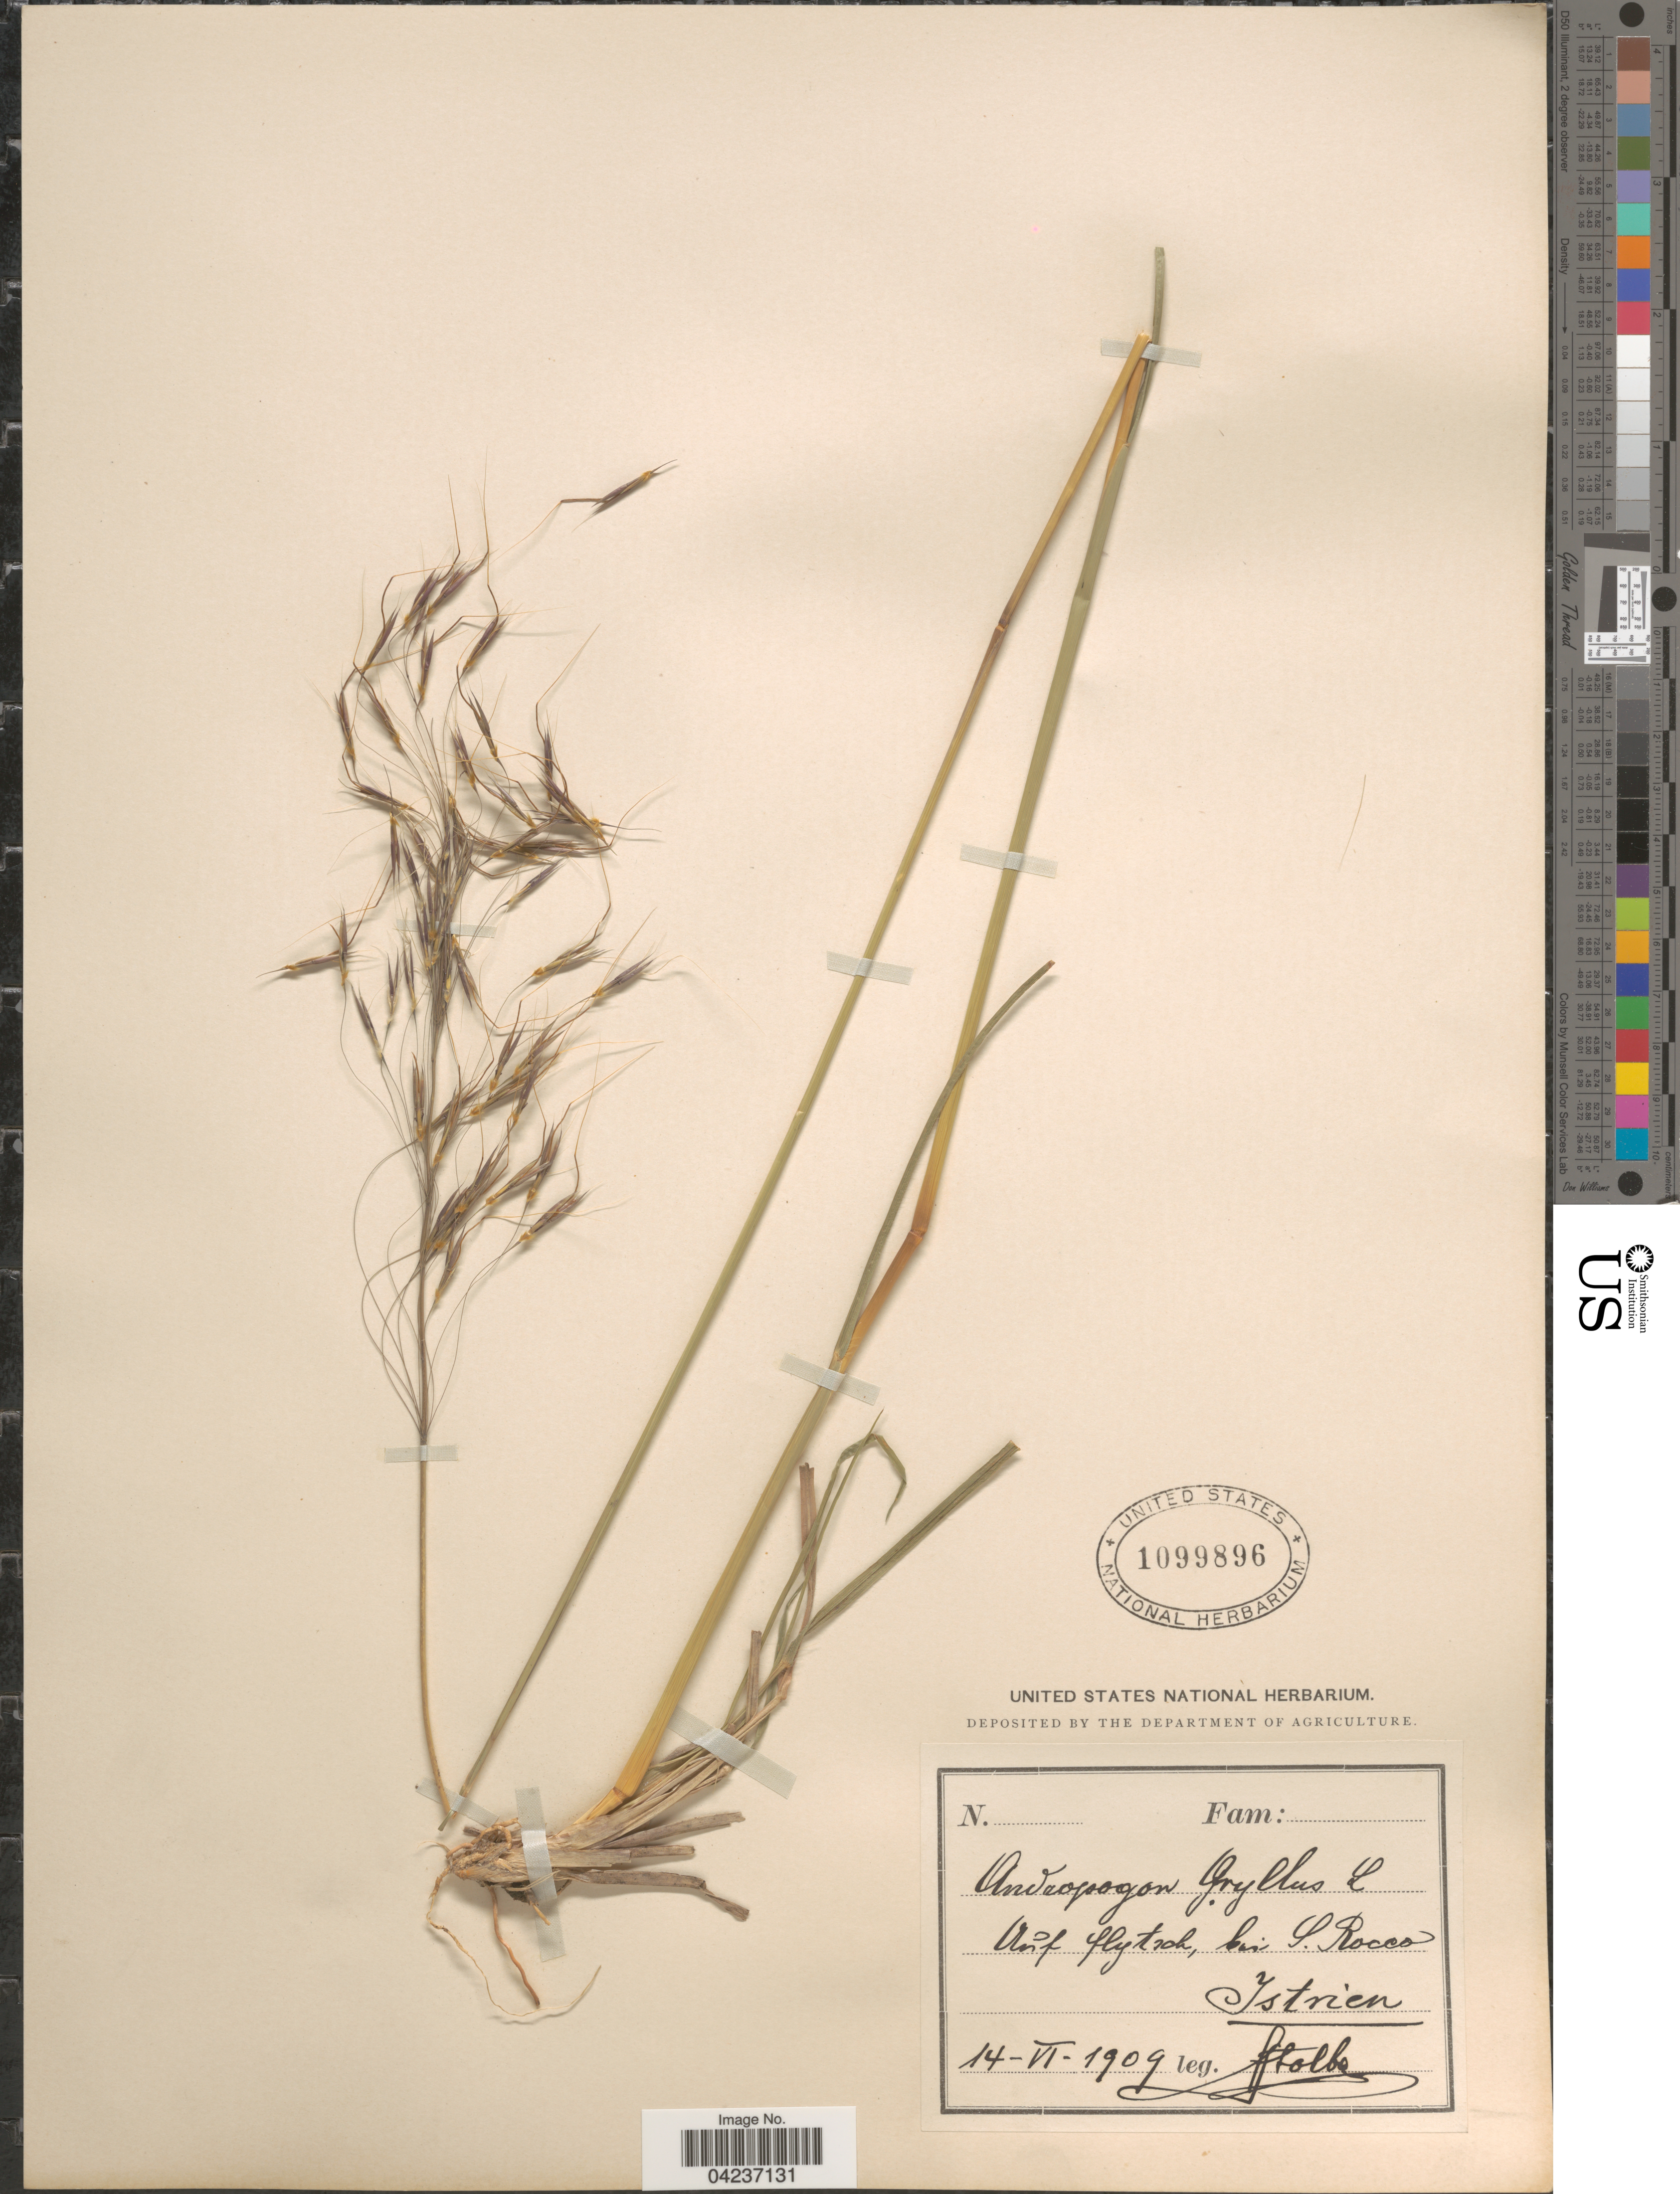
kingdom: Plantae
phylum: Tracheophyta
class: Liliopsida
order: Poales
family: Poaceae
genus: Chrysopogon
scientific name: Chrysopogon gryllus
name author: (L.) Trin.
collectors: Stolba, F.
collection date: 1909-06-14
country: Croatia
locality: Auf flytsch, bei S. Rocco. Istrien.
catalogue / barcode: US 1099896